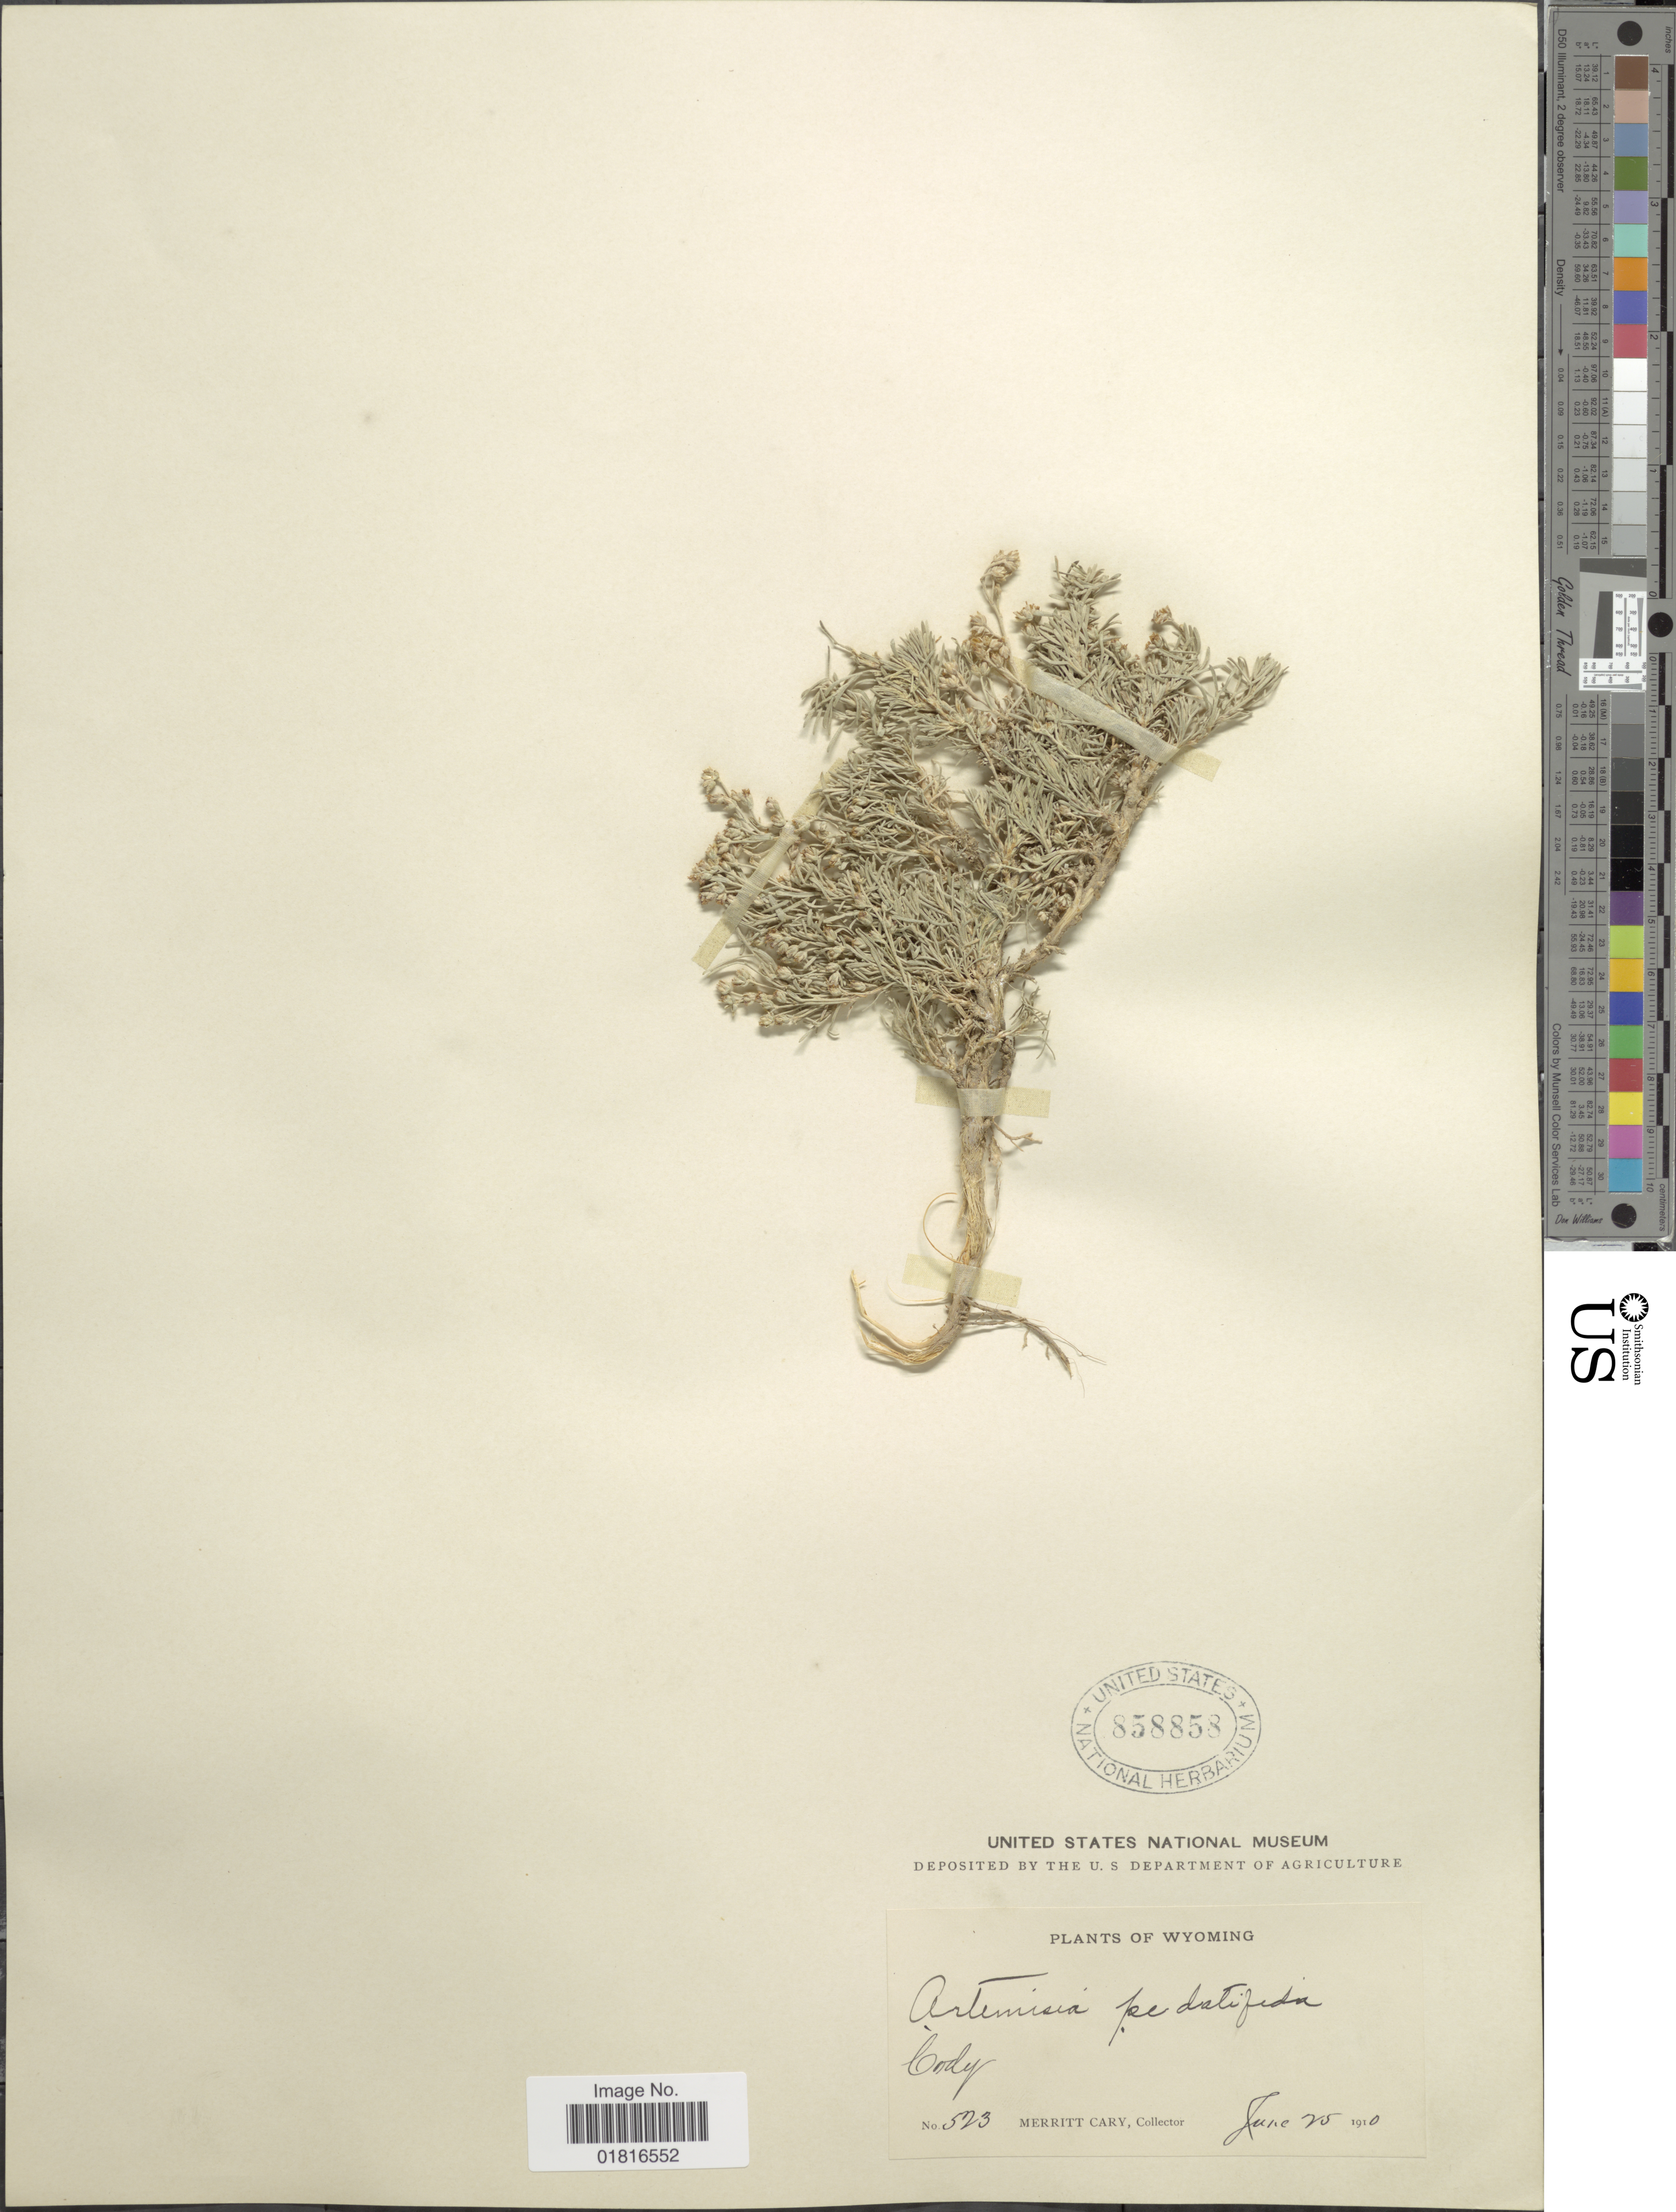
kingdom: Plantae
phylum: Tracheophyta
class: Magnoliopsida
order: Asterales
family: Asteraceae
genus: Artemisia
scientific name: Artemisia pedatifida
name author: Nutt.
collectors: M. Cary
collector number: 523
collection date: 1910-06-25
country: United States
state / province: Wyoming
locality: Cody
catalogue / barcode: US 858858